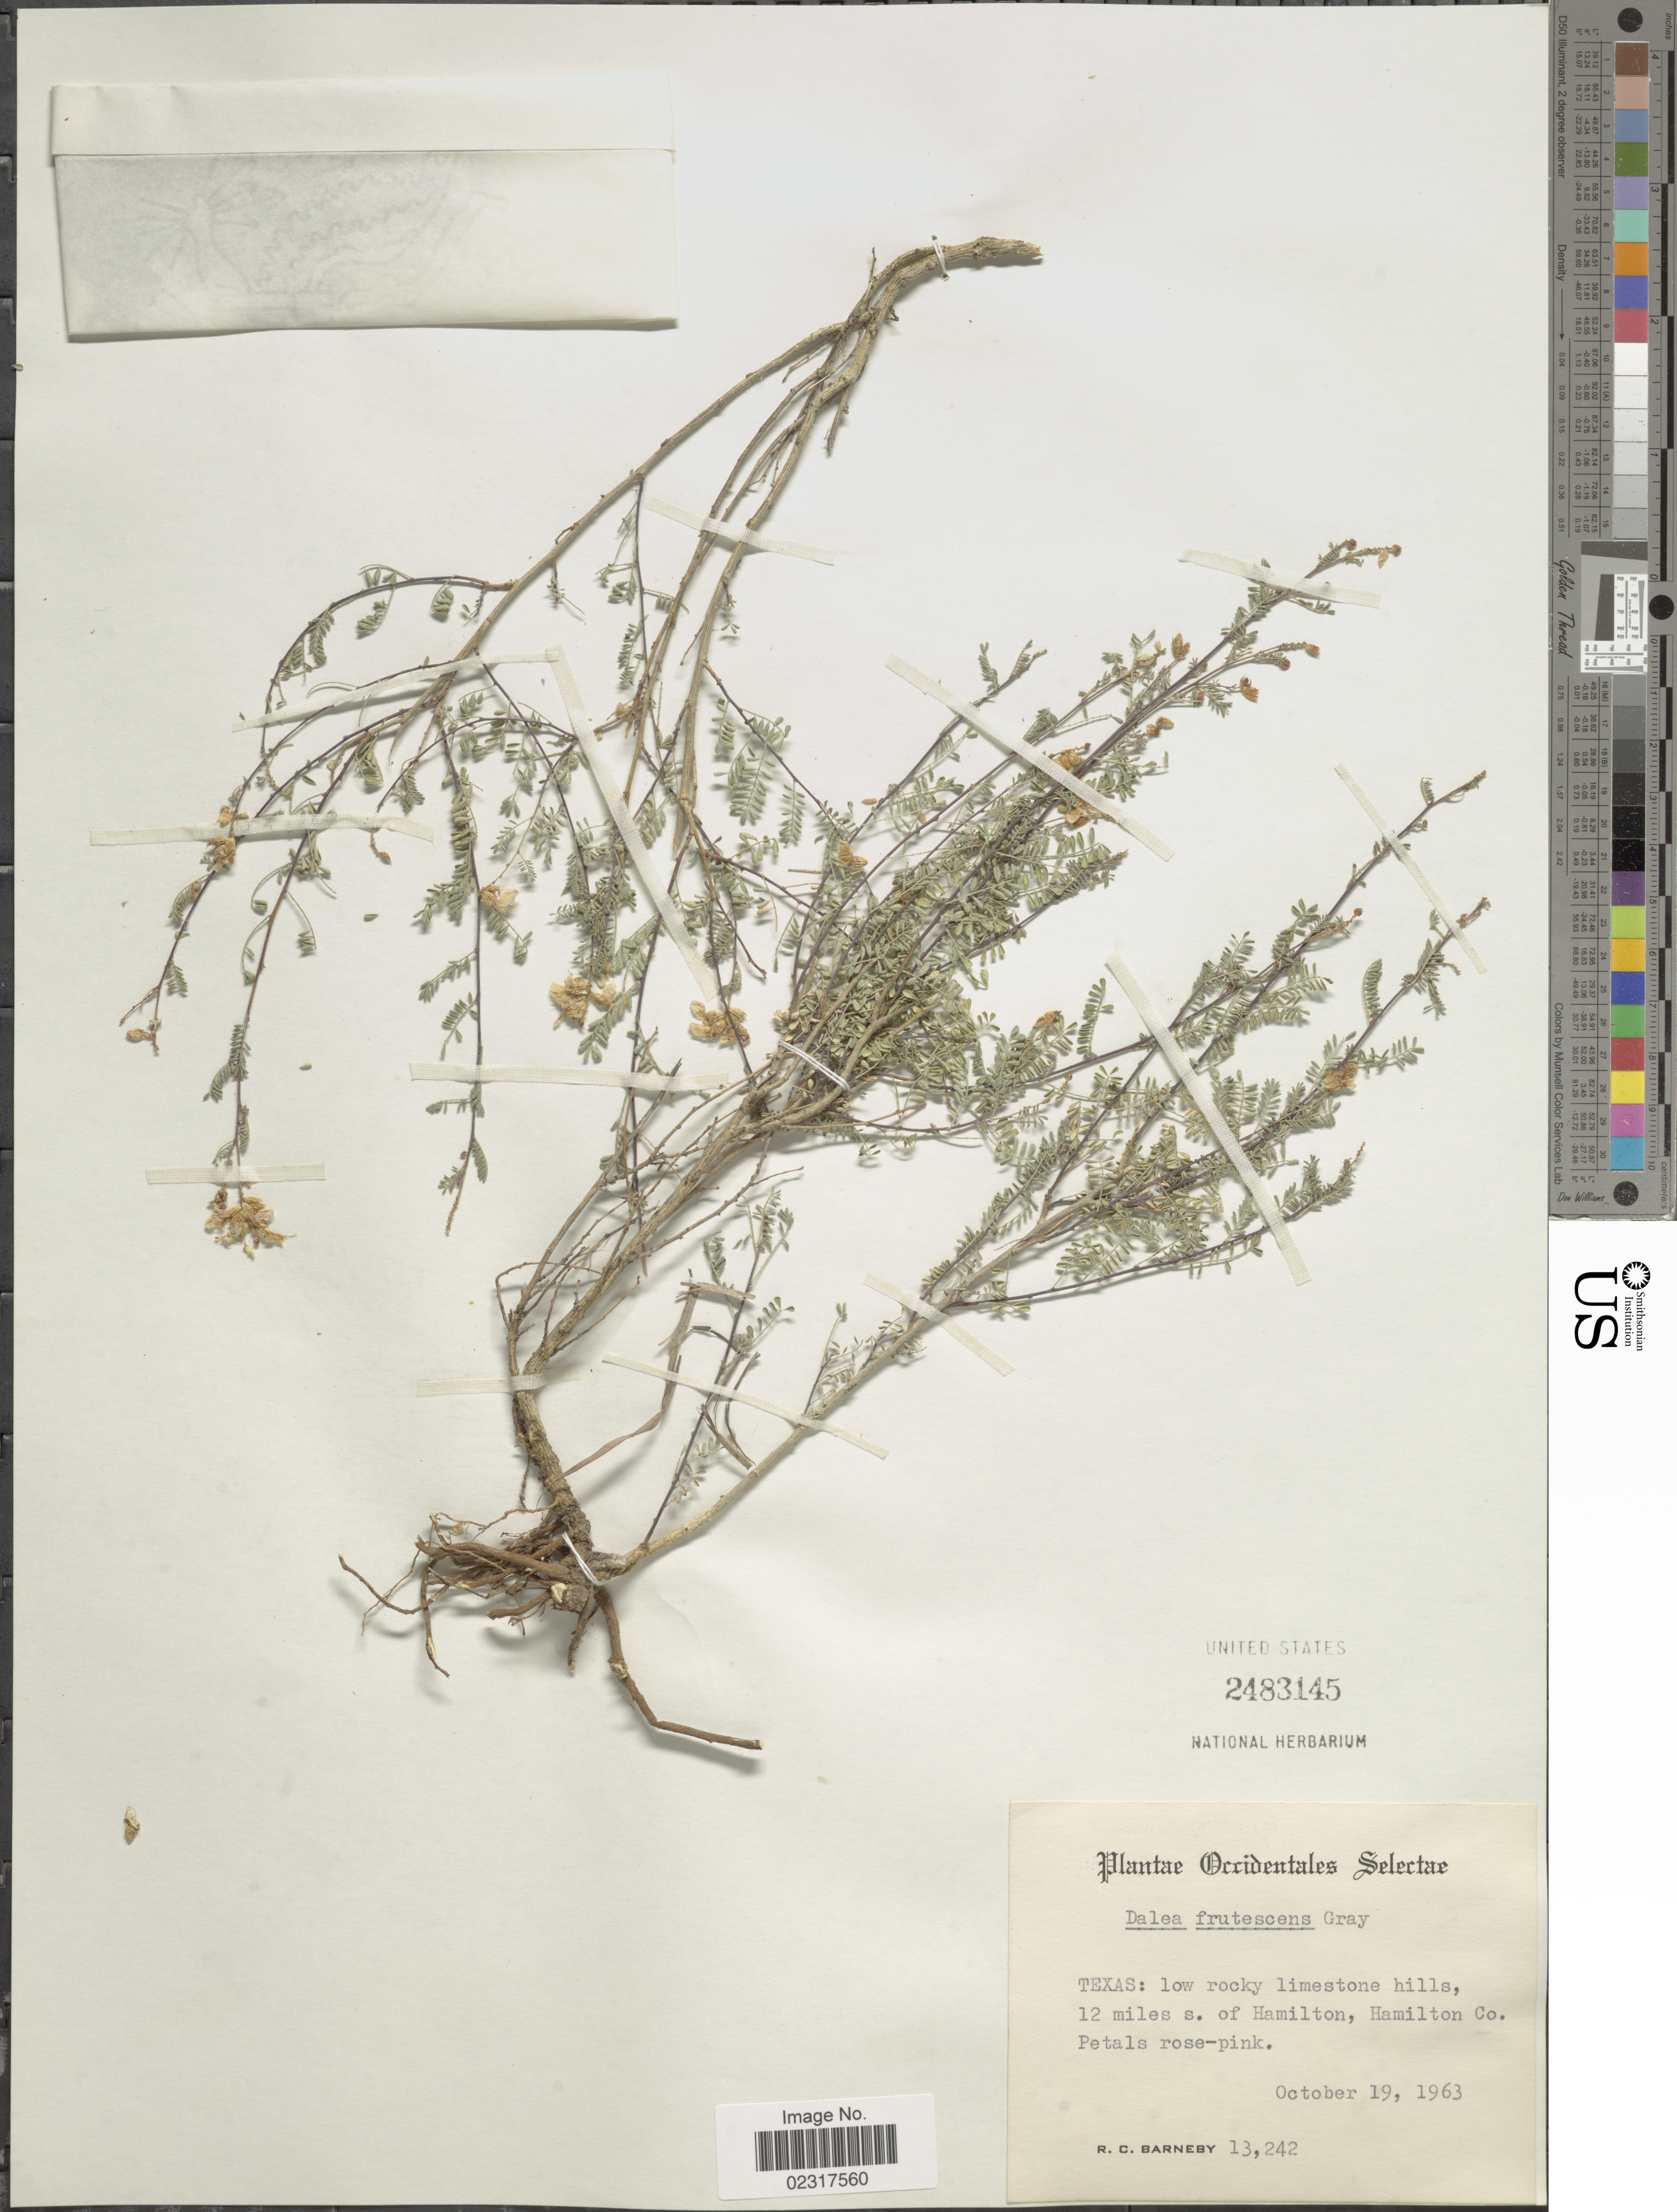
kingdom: Plantae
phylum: Tracheophyta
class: Magnoliopsida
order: Fabales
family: Fabaceae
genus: Dalea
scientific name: Dalea frutescens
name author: A. Gray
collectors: R. C. Barneby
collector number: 13242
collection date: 1963-10-19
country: United States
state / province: Texas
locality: Occidentales selectae, low rocky limestone hills, 12 miles s. of Hamilton, Hamilton Co.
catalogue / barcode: US 2483145